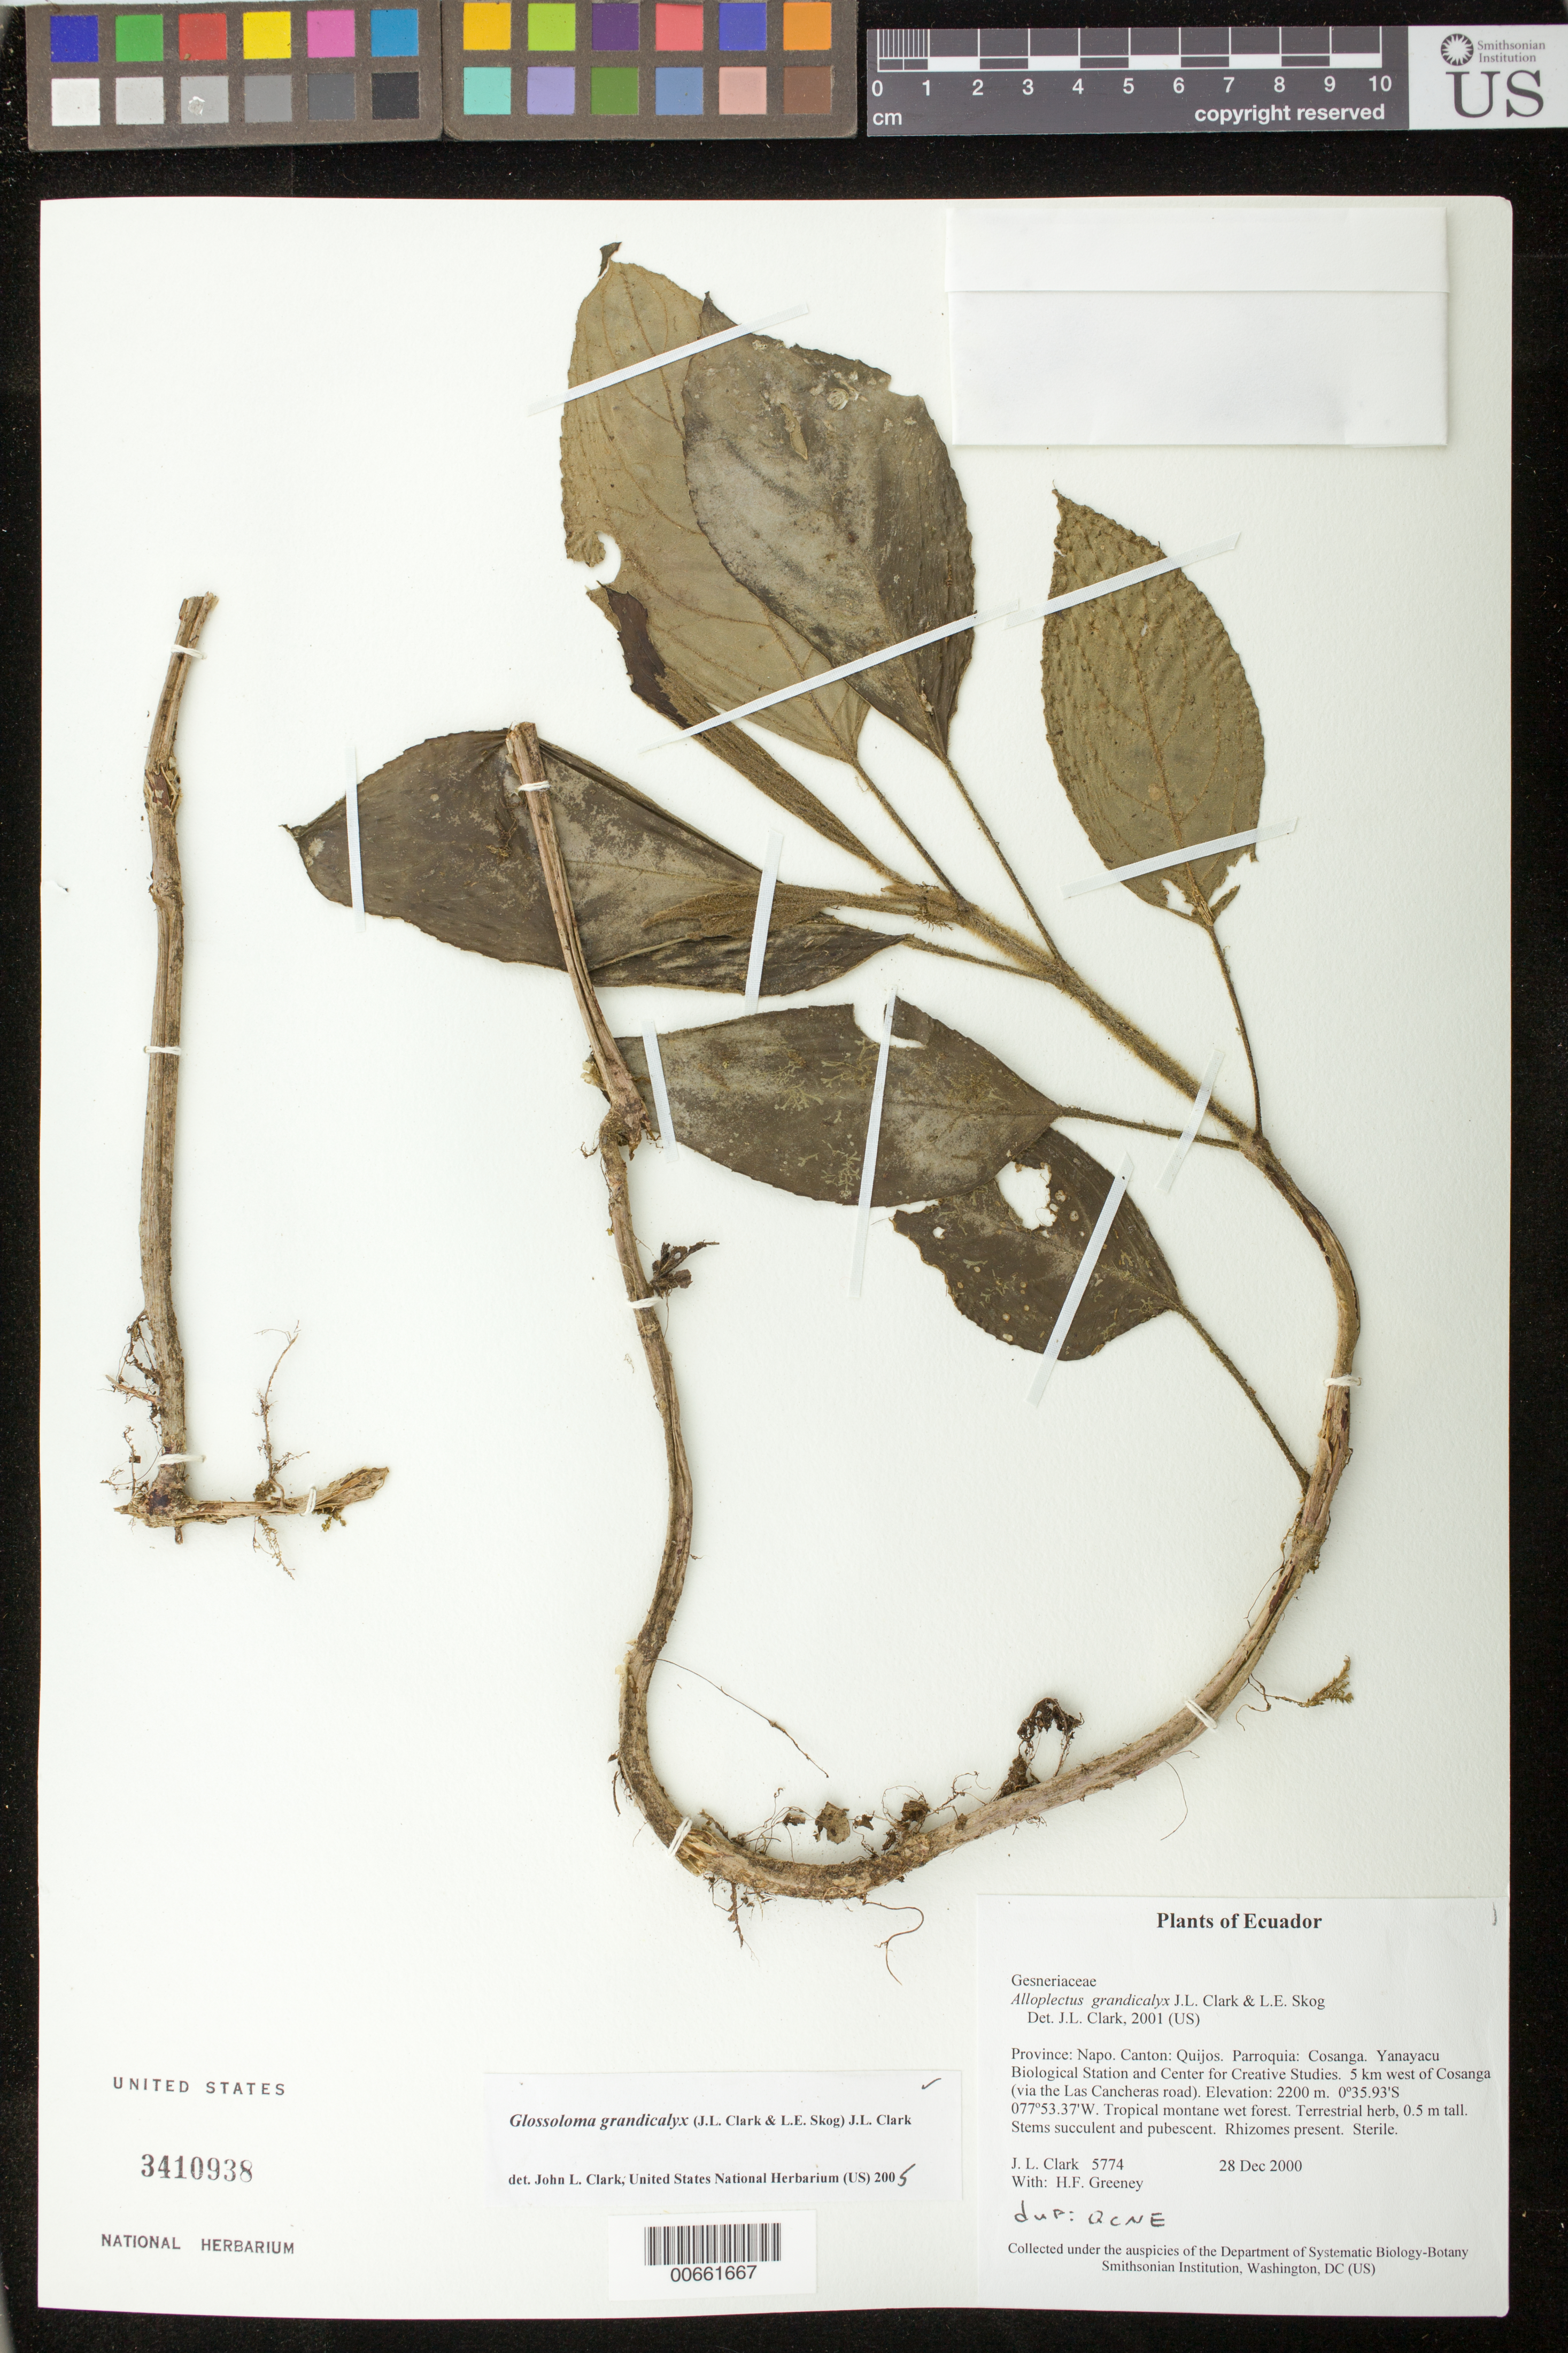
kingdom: Plantae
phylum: Tracheophyta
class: Magnoliopsida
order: Lamiales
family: Gesneriaceae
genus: Glossoloma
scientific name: Glossoloma grandicalyx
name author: (J.L. Clark & L.E. Skog) J.L. Clark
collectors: J. L. Clark & H. Greeney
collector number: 5774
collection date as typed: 28 Dec 2000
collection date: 2000-12-28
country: Ecuador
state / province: Napo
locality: Cantón: Quijos. Parroquia: Cosanga. Yanayacu Biological Station and Center for Creative Studies. 5 km west of Cosanga (via the Las Cancheras road).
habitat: Tropical montane wet forest.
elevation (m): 2200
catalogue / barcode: US 3410938